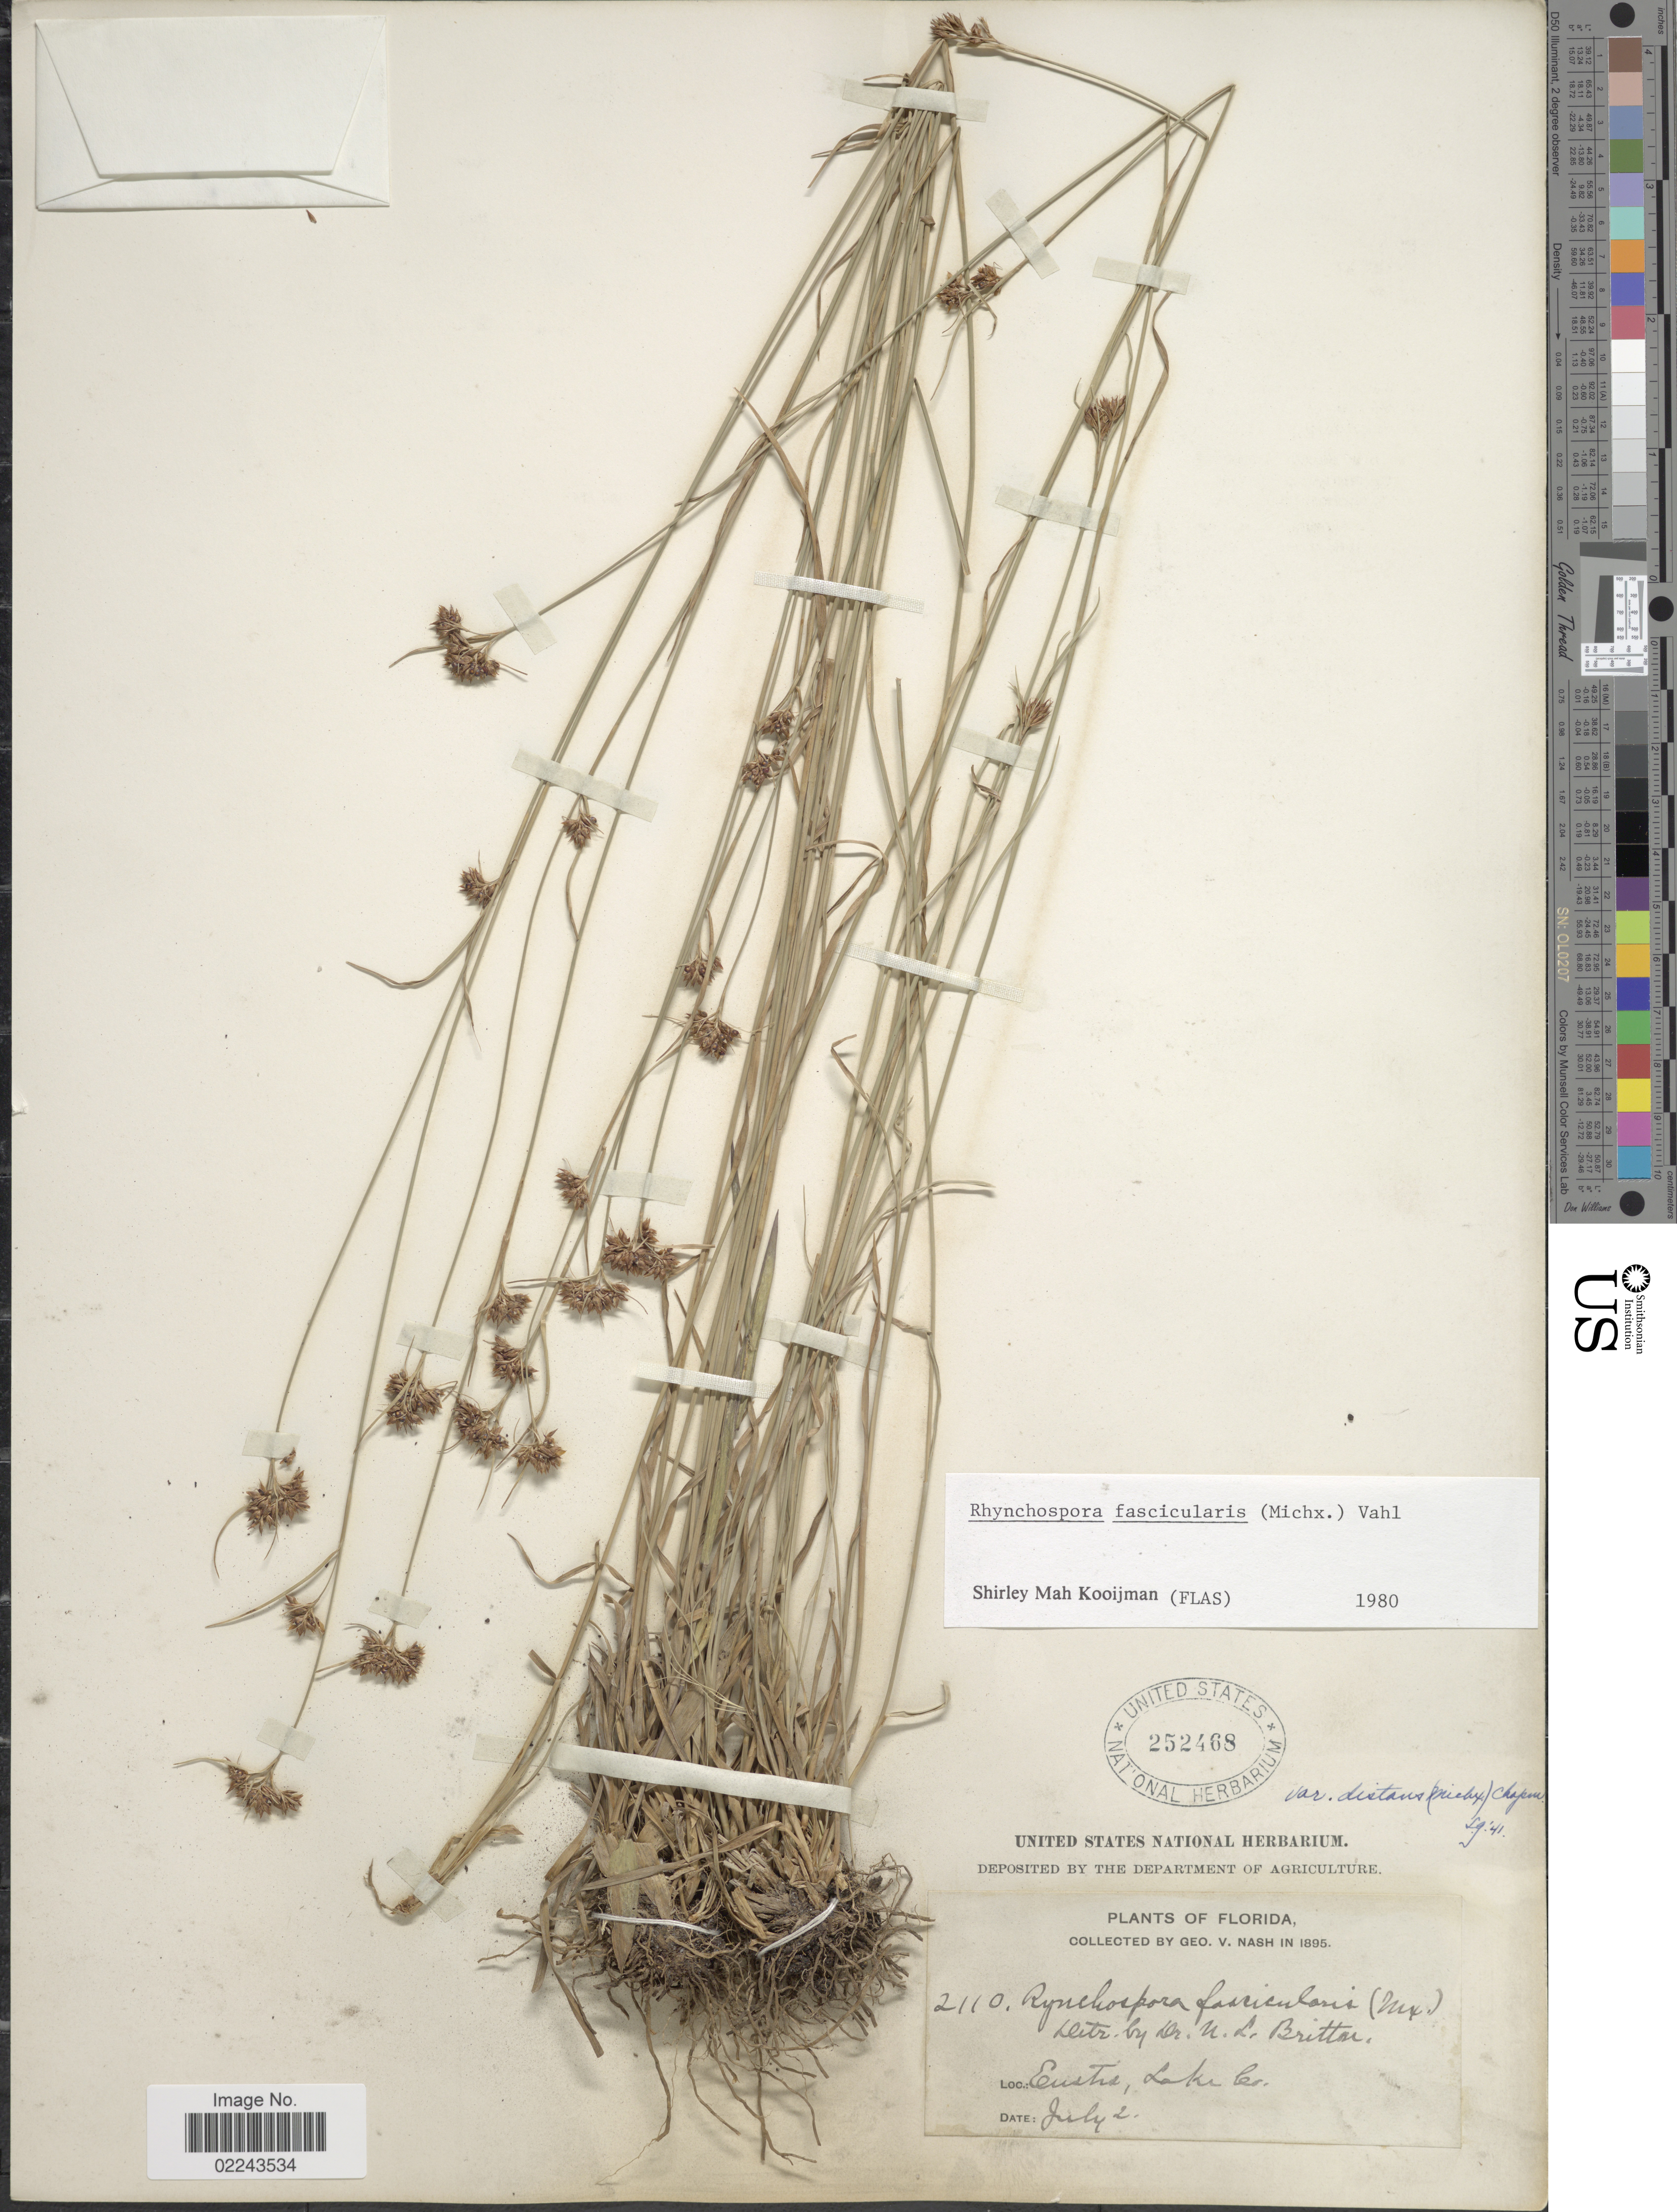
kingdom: Plantae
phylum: Tracheophyta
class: Liliopsida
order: Poales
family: Cyperaceae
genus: Rhynchospora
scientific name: Rhynchospora fascicularis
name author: (Michx.) Vahl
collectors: G. V. Nash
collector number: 2110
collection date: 1895-07-02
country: United States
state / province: Florida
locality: Eustis, Lake Co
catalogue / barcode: US 252468